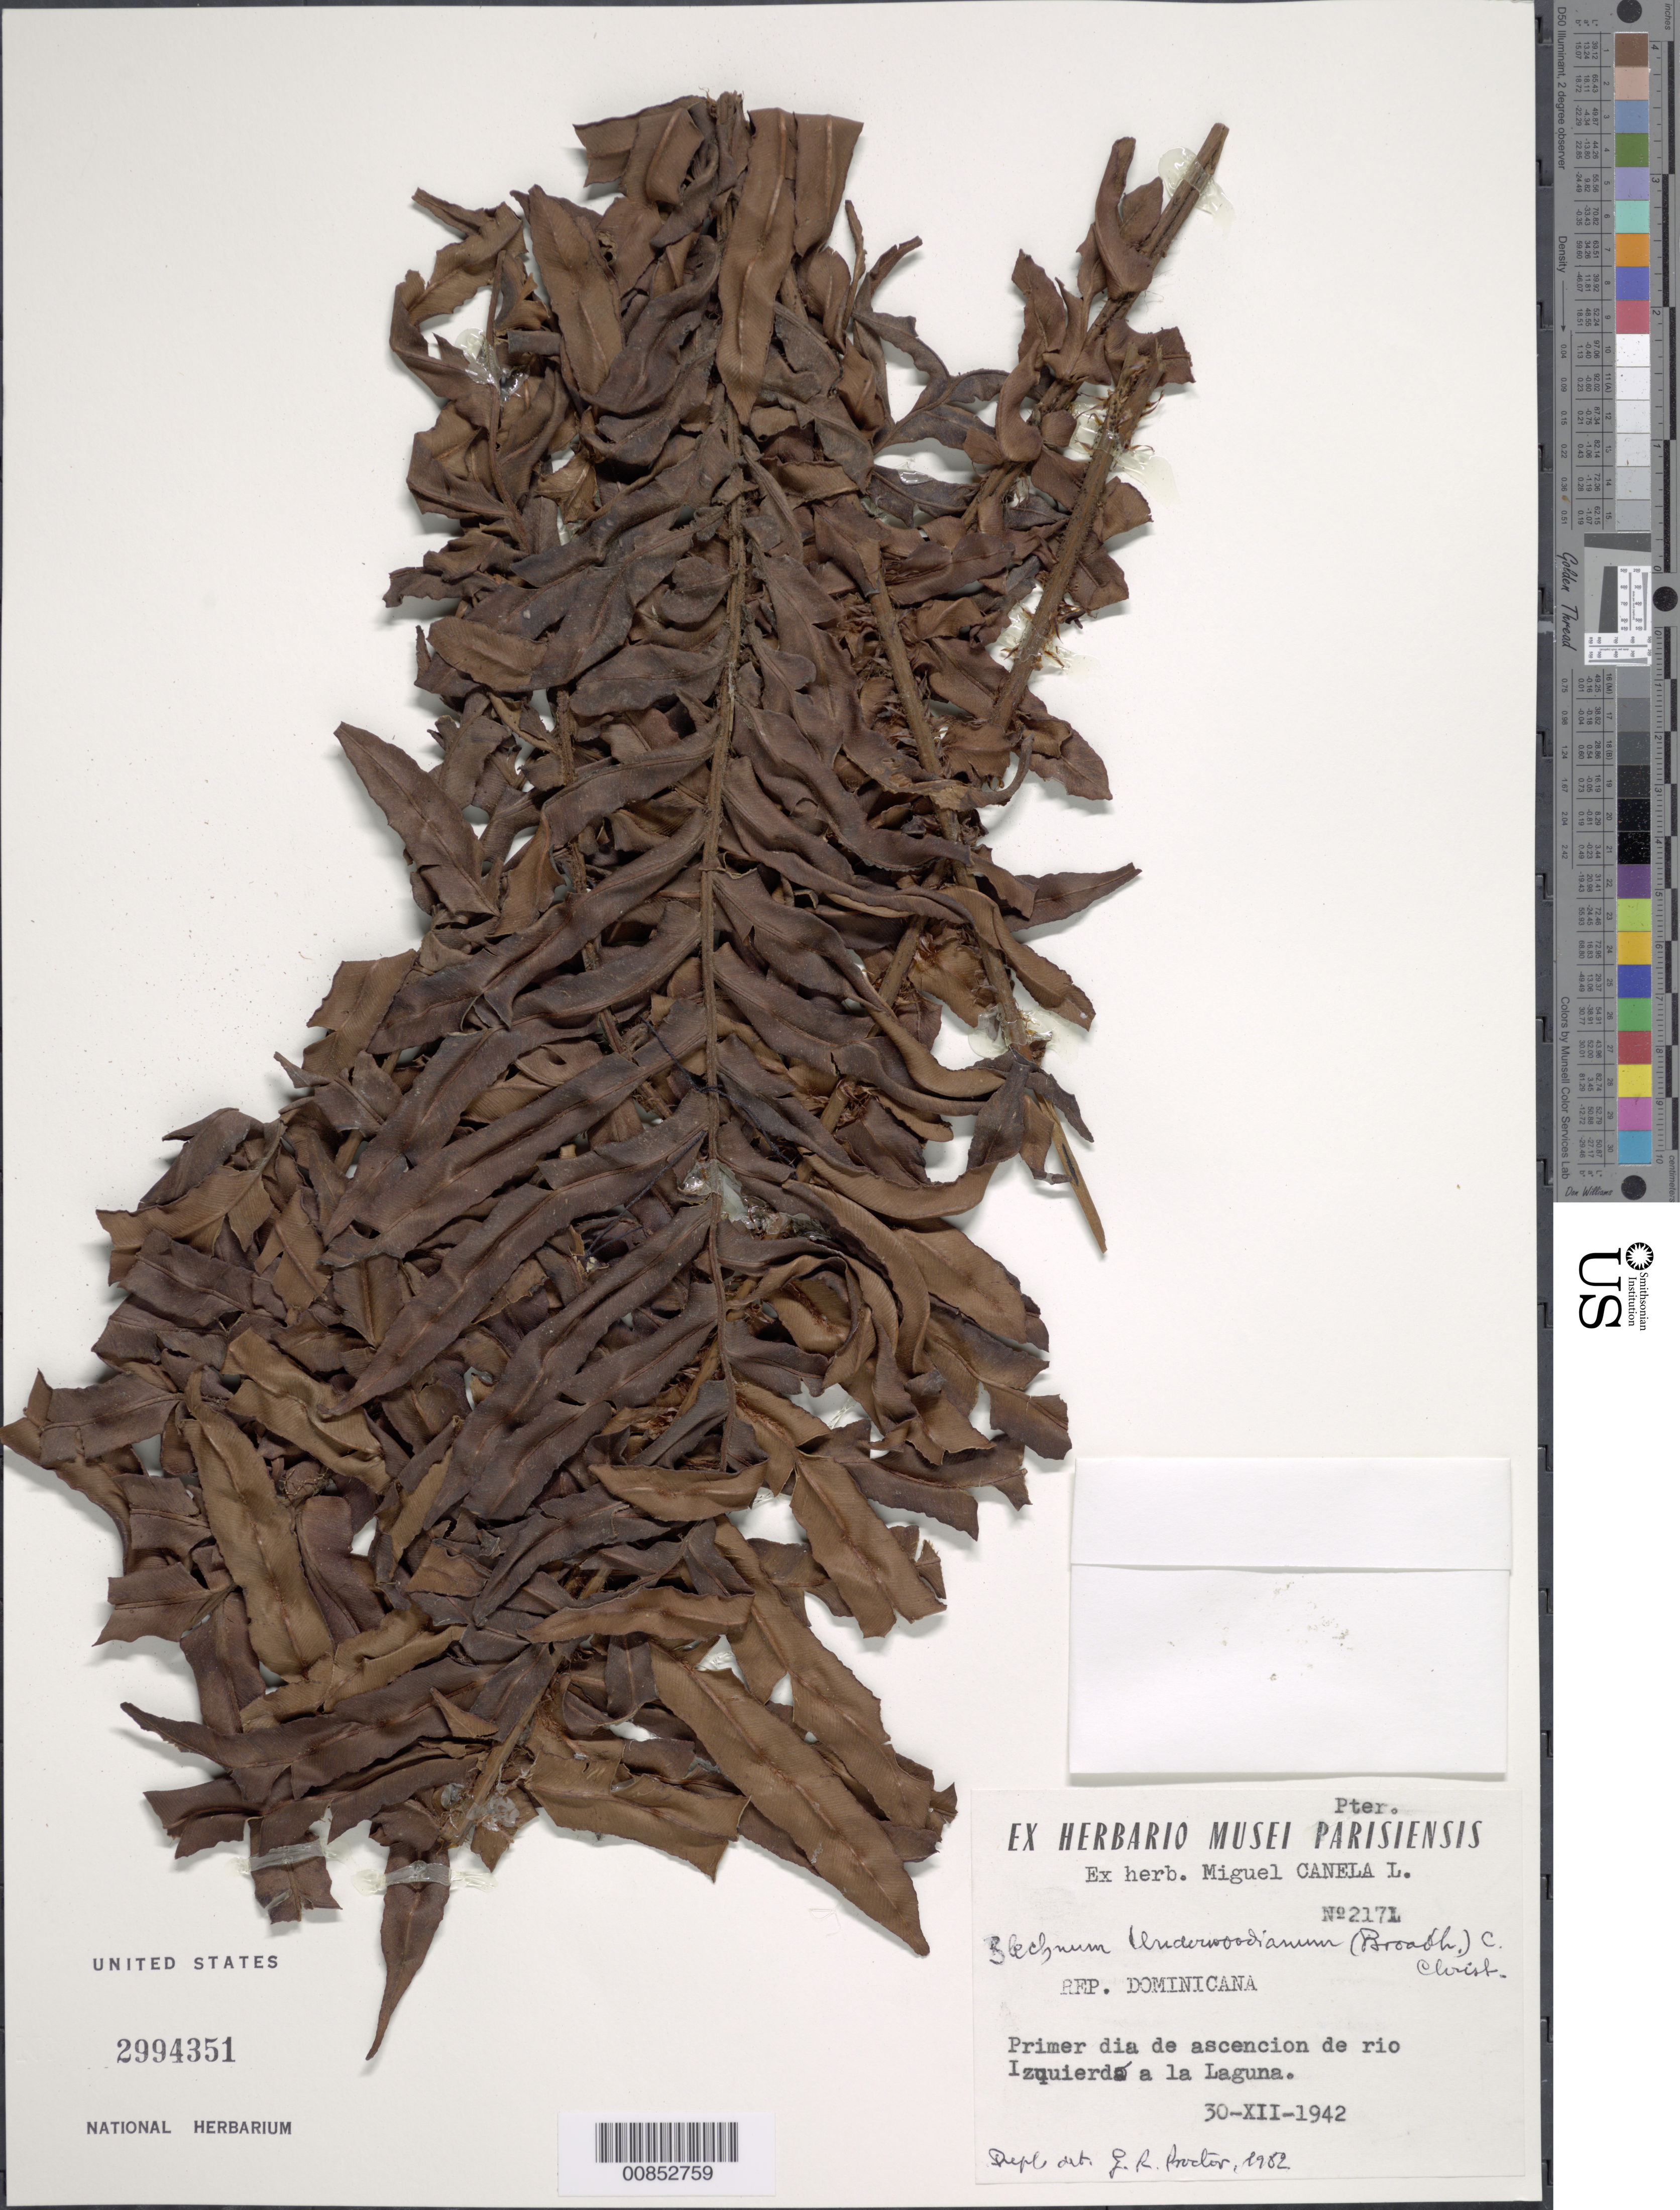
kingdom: Plantae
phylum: Tracheophyta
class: Polypodiopsida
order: Polypodiales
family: Blechnaceae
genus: Blechnum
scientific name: Blechnum underwoodianum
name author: (Broadh.) C. Chr.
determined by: Proctor, G. R.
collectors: M. Canela Lazaro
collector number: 2171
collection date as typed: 30 Dec 1942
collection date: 1942-12-30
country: Dominican Republic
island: Hispaniola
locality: Río Izquierdá, primer dia de ascencion de río a la Laguna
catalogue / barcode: US 2994351